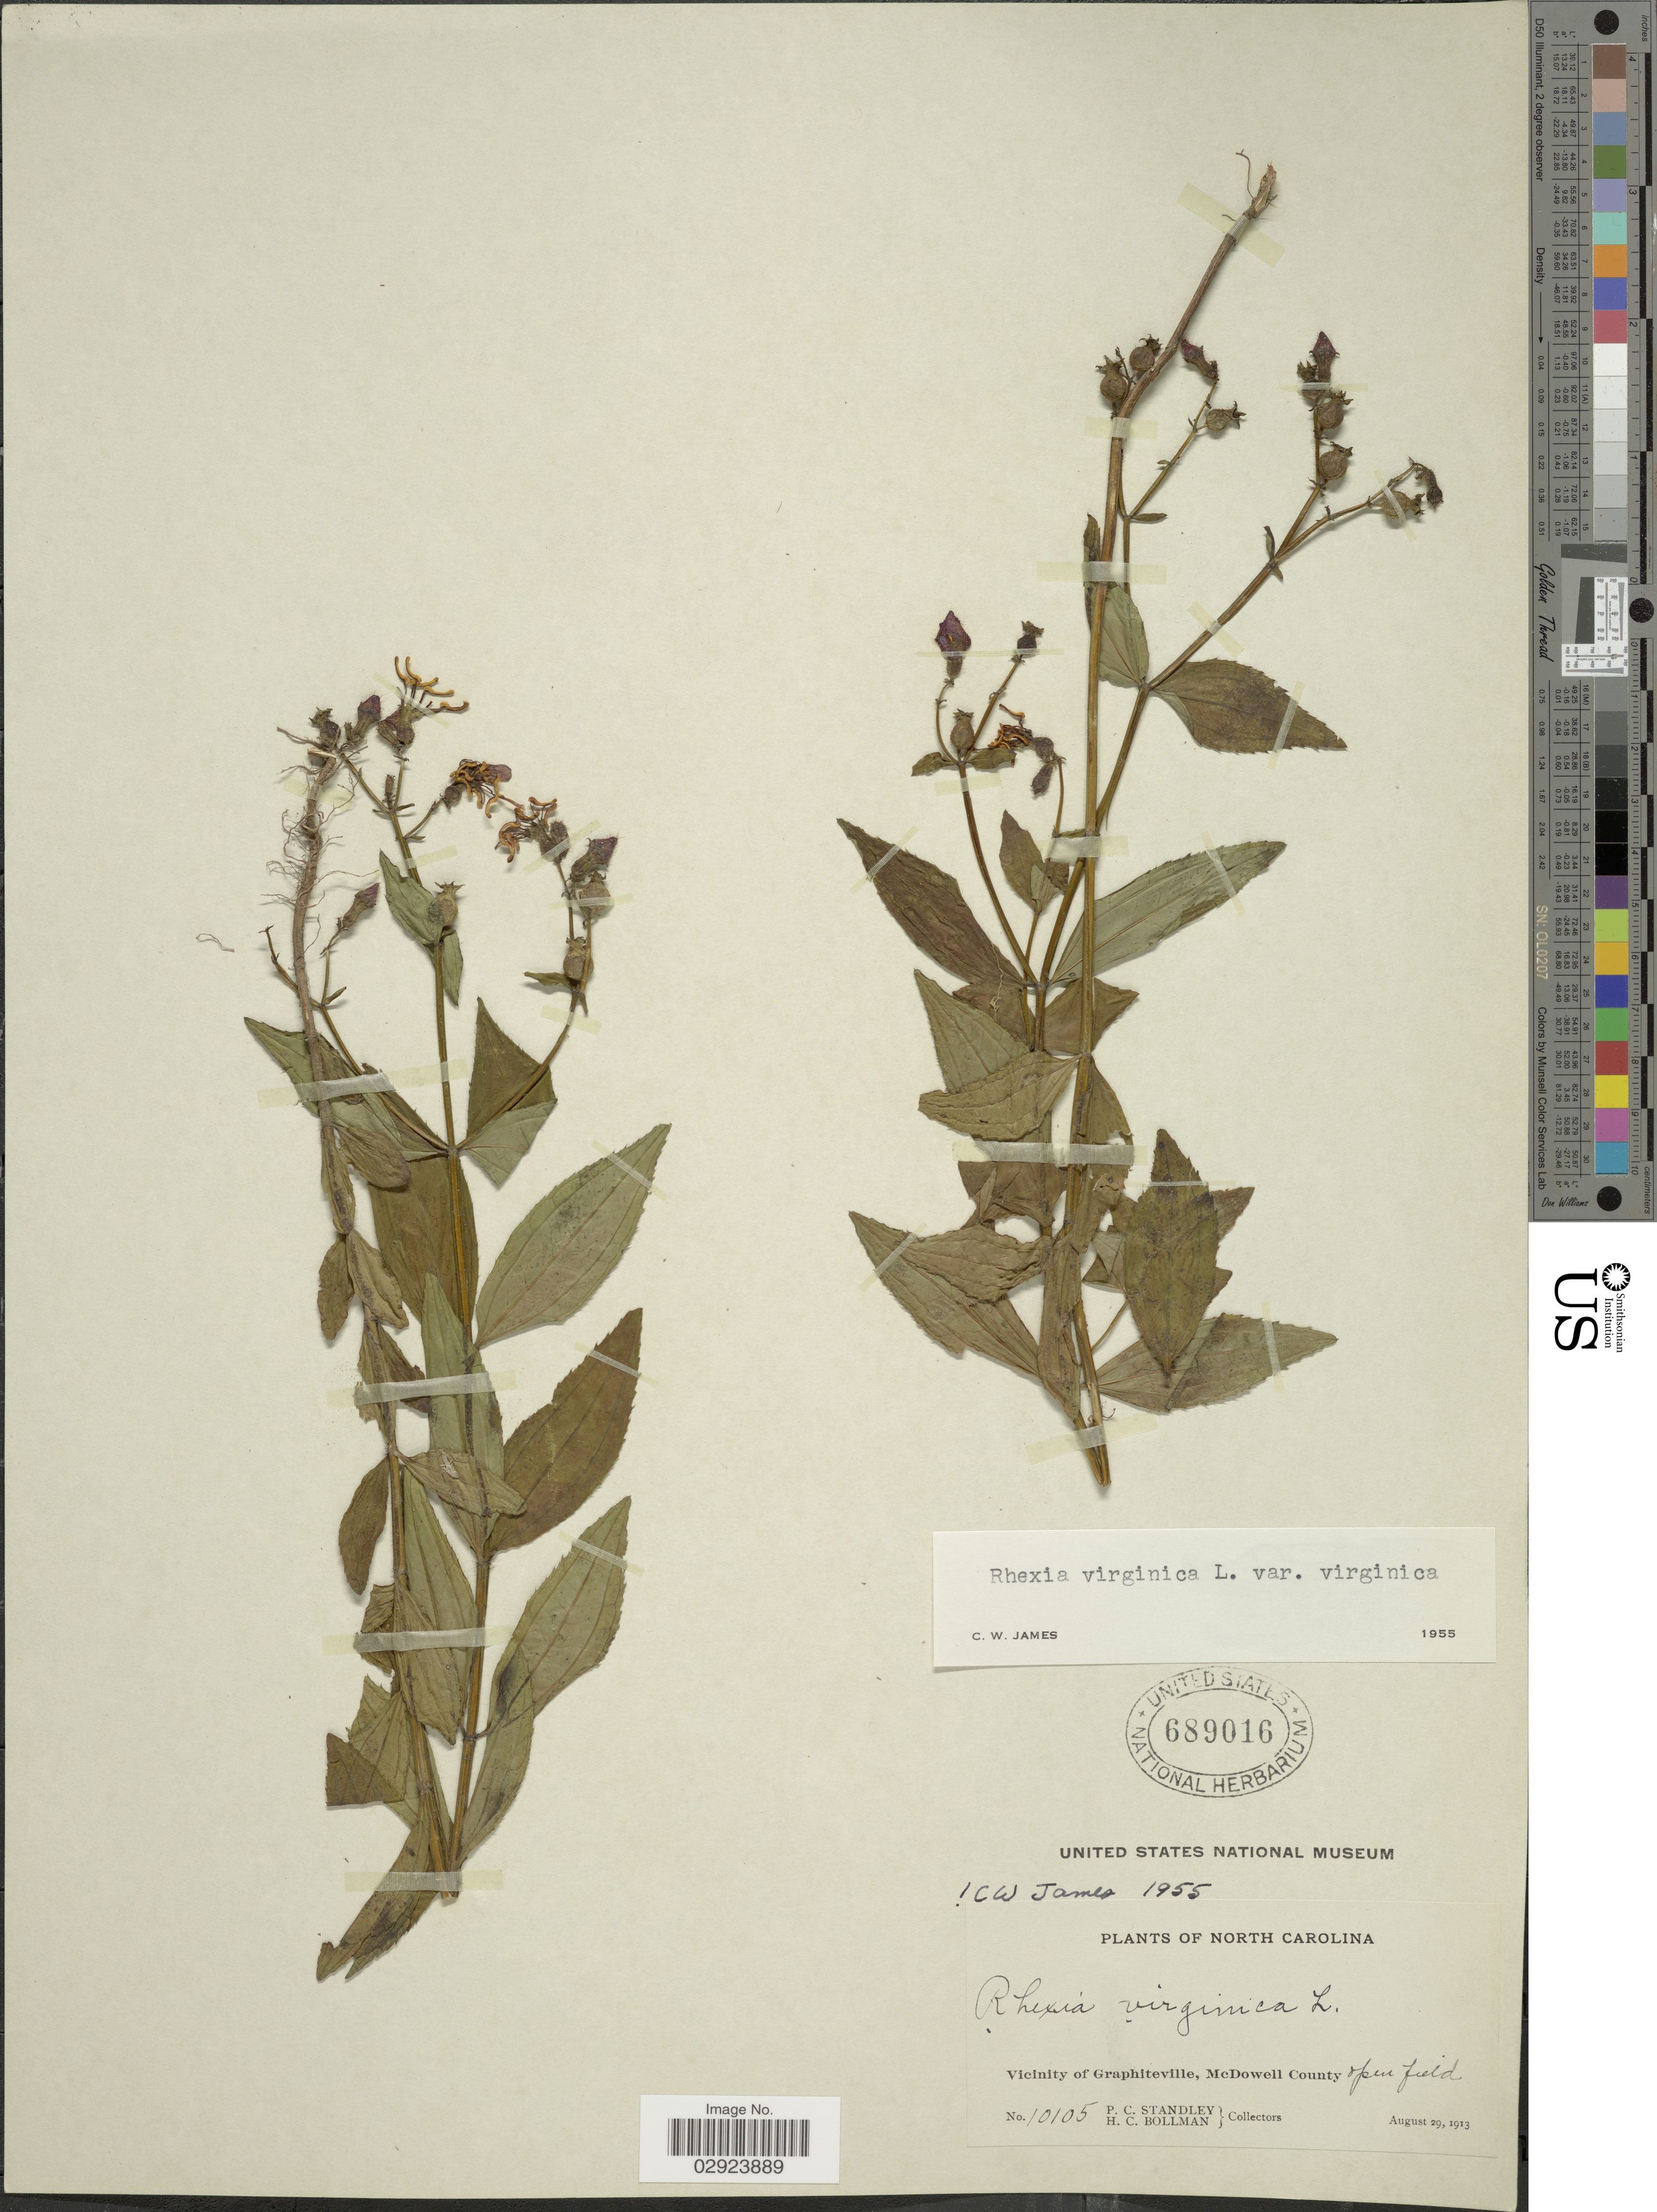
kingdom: Plantae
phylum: Tracheophyta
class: Magnoliopsida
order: Myrtales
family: Melastomataceae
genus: Rhexia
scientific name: Rhexia virginica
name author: L.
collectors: P. C. Standley & H. C. Bollman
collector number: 10105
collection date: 1913-08-29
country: United States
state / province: North Carolina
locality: Vicinity of Graphiteville, McDowell County. Open field.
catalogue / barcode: US 689016